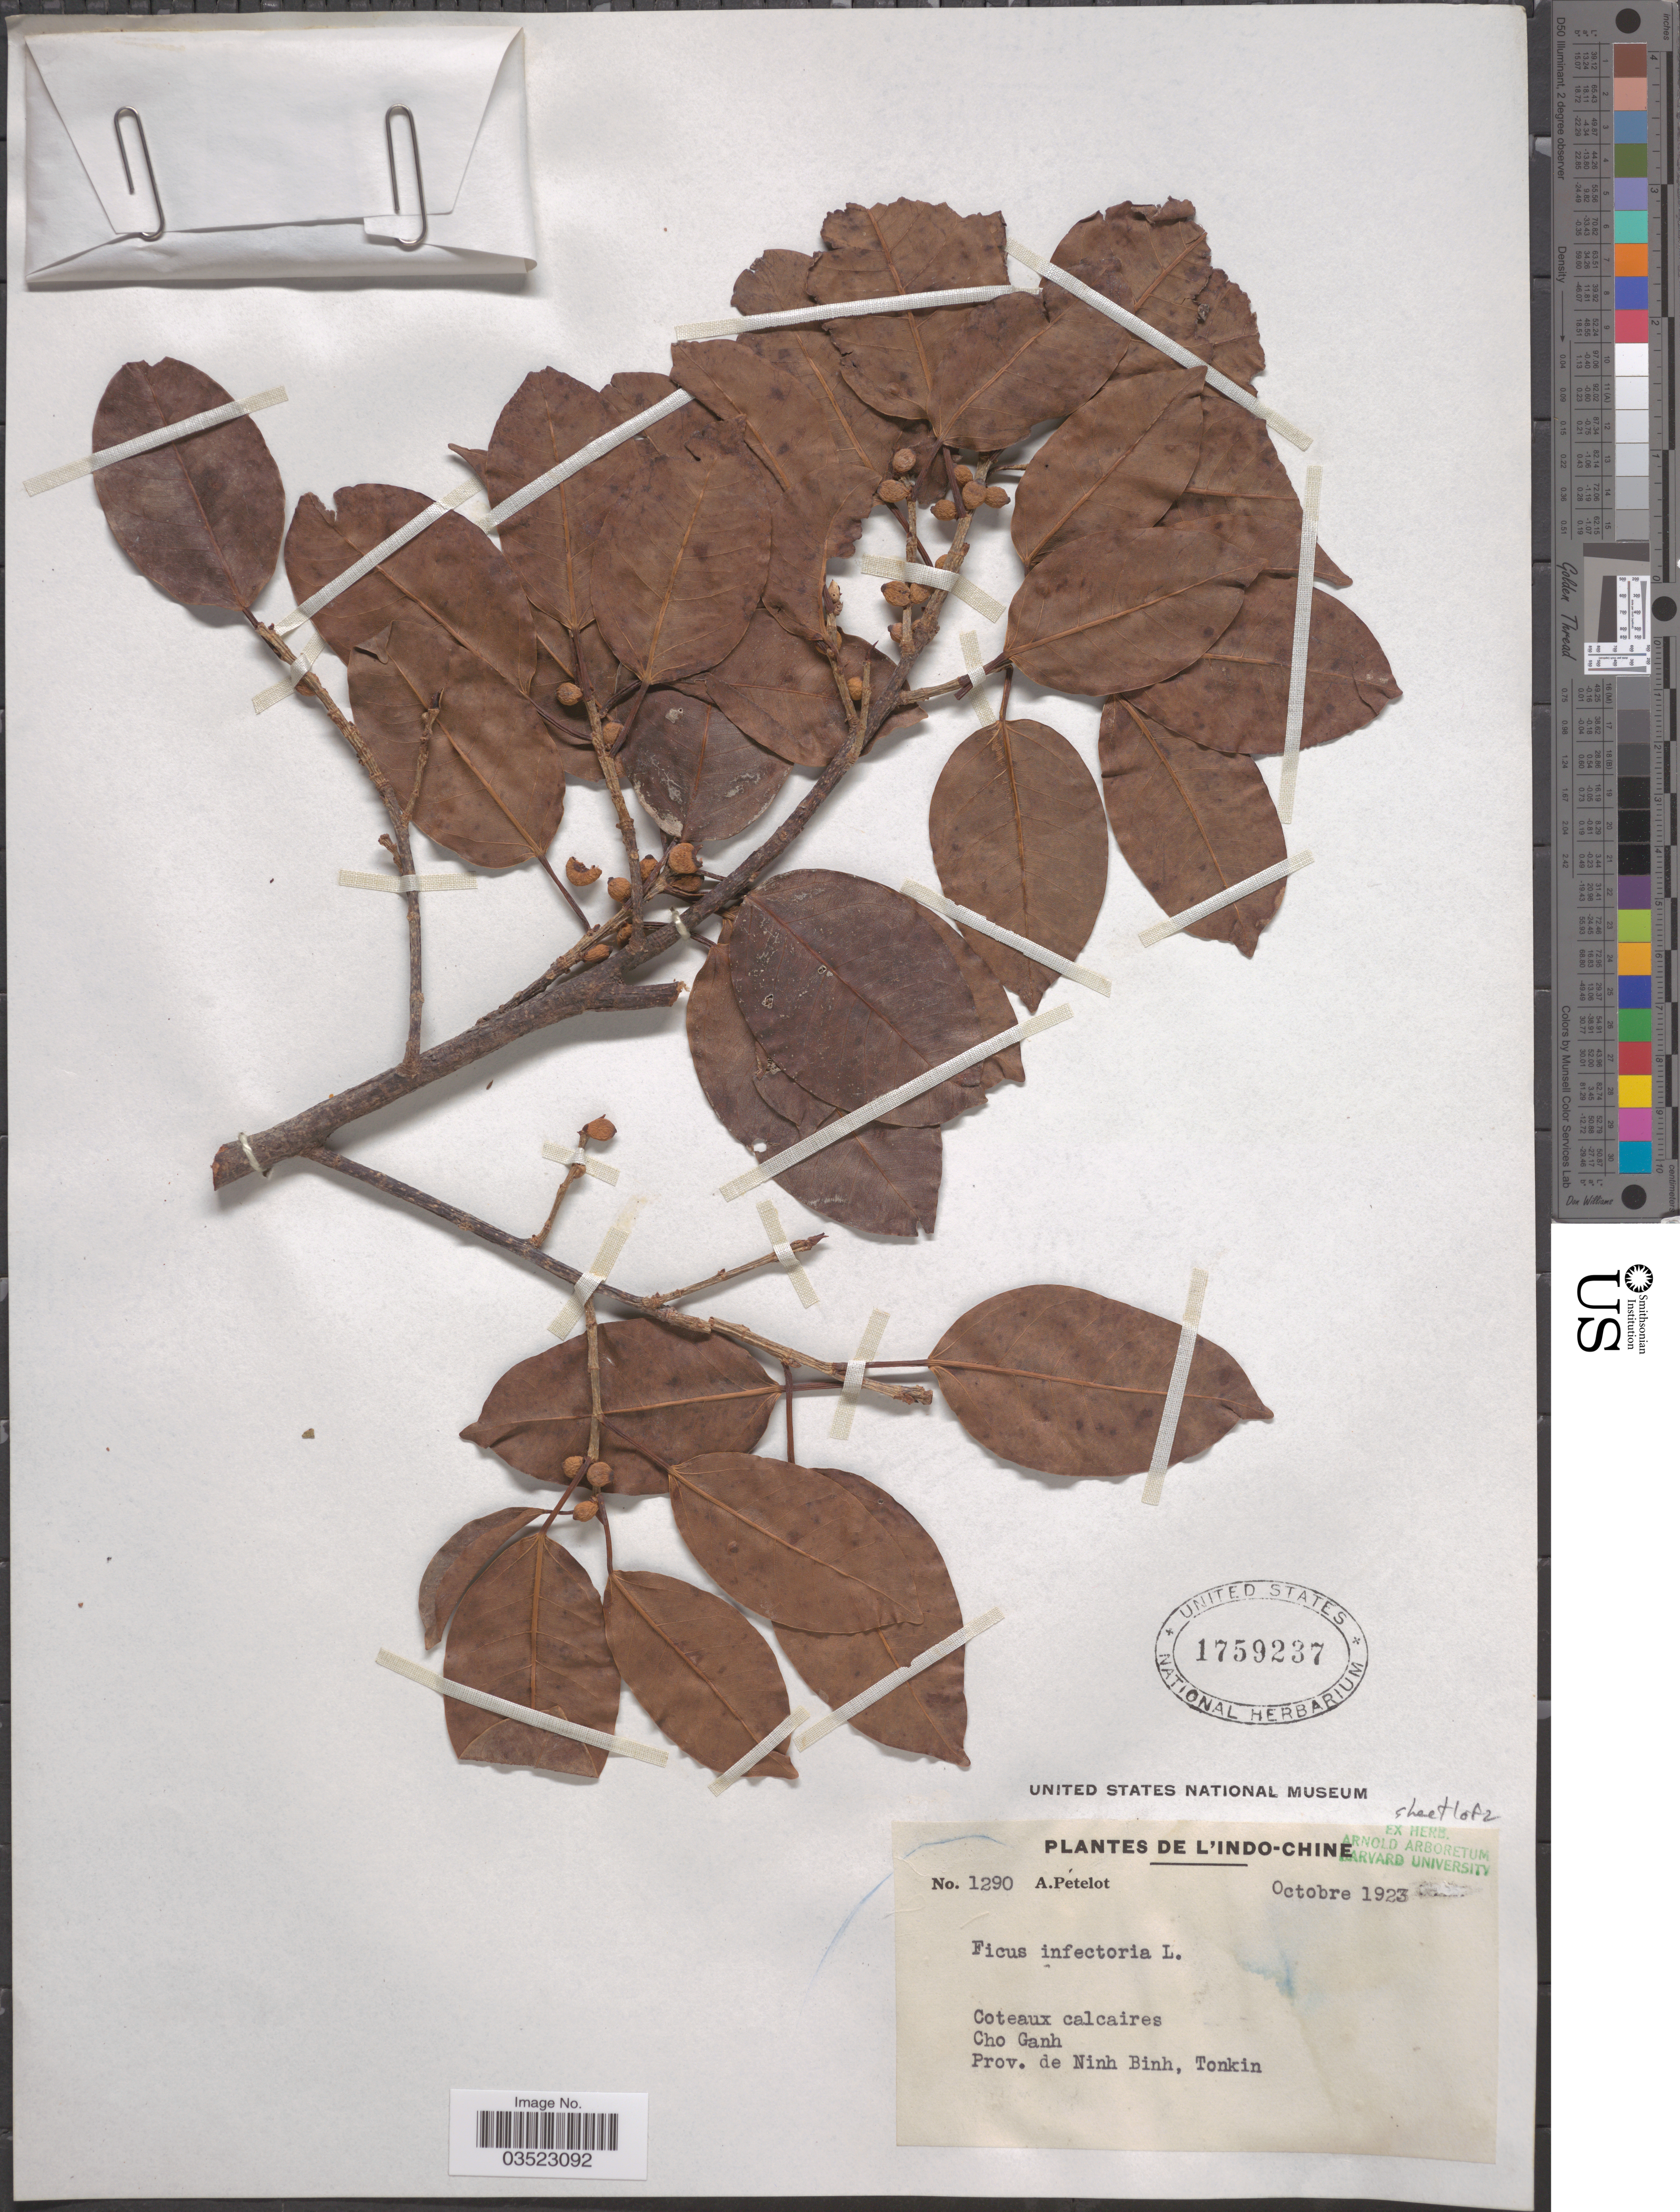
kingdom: Plantae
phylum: Tracheophyta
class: Magnoliopsida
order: Rosales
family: Moraceae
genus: Ficus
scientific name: Ficus virens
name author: Aiton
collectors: A. Petelot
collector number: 1290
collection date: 1923-10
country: Vietnam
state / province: Ninh Binh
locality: L' Indo-Chine. Coteaux calcaires. Cho Ganh. Tonkin.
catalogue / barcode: US 1759237